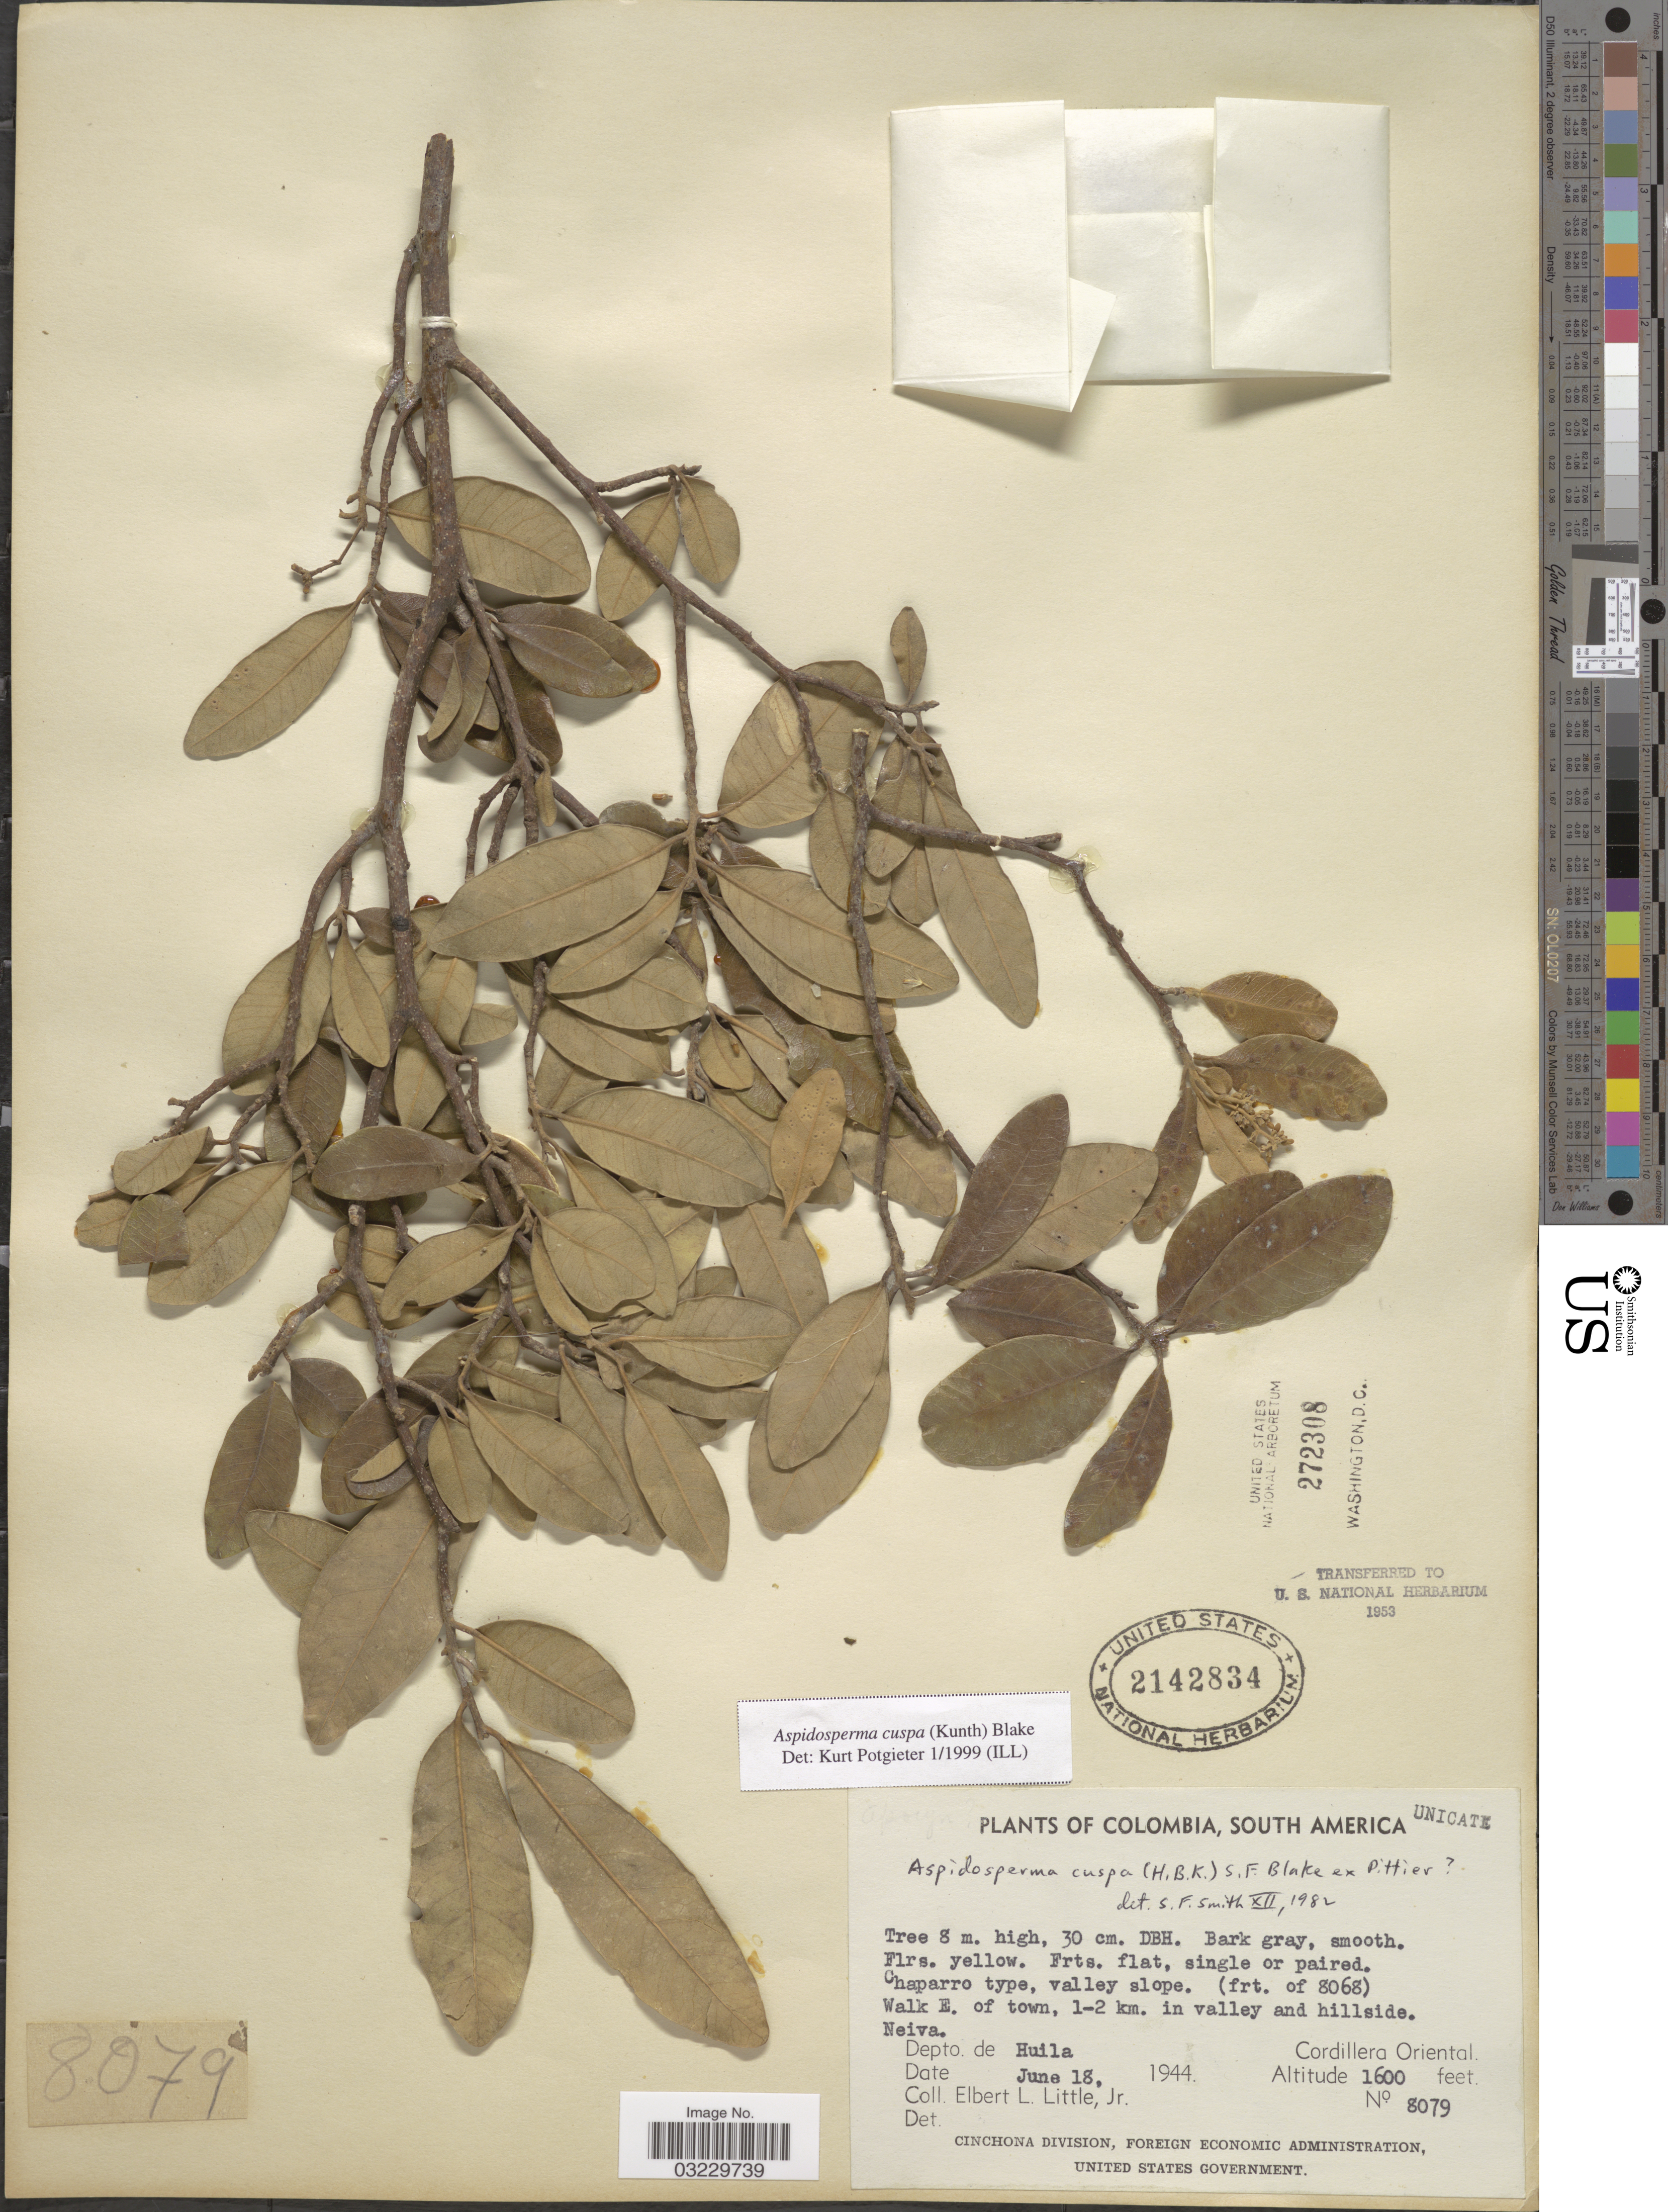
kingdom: Plantae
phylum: Tracheophyta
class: Magnoliopsida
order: Gentianales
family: Apocynaceae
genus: Aspidosperma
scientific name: Aspidosperma cuspa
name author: (Kunth) S.F. Blake ex Pittier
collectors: E. L. Little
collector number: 8079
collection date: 1944-06-18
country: Colombia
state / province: Huila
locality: Neiva. Depto. de Huila, Cordillera Oriental.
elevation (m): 488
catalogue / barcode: US 2142834